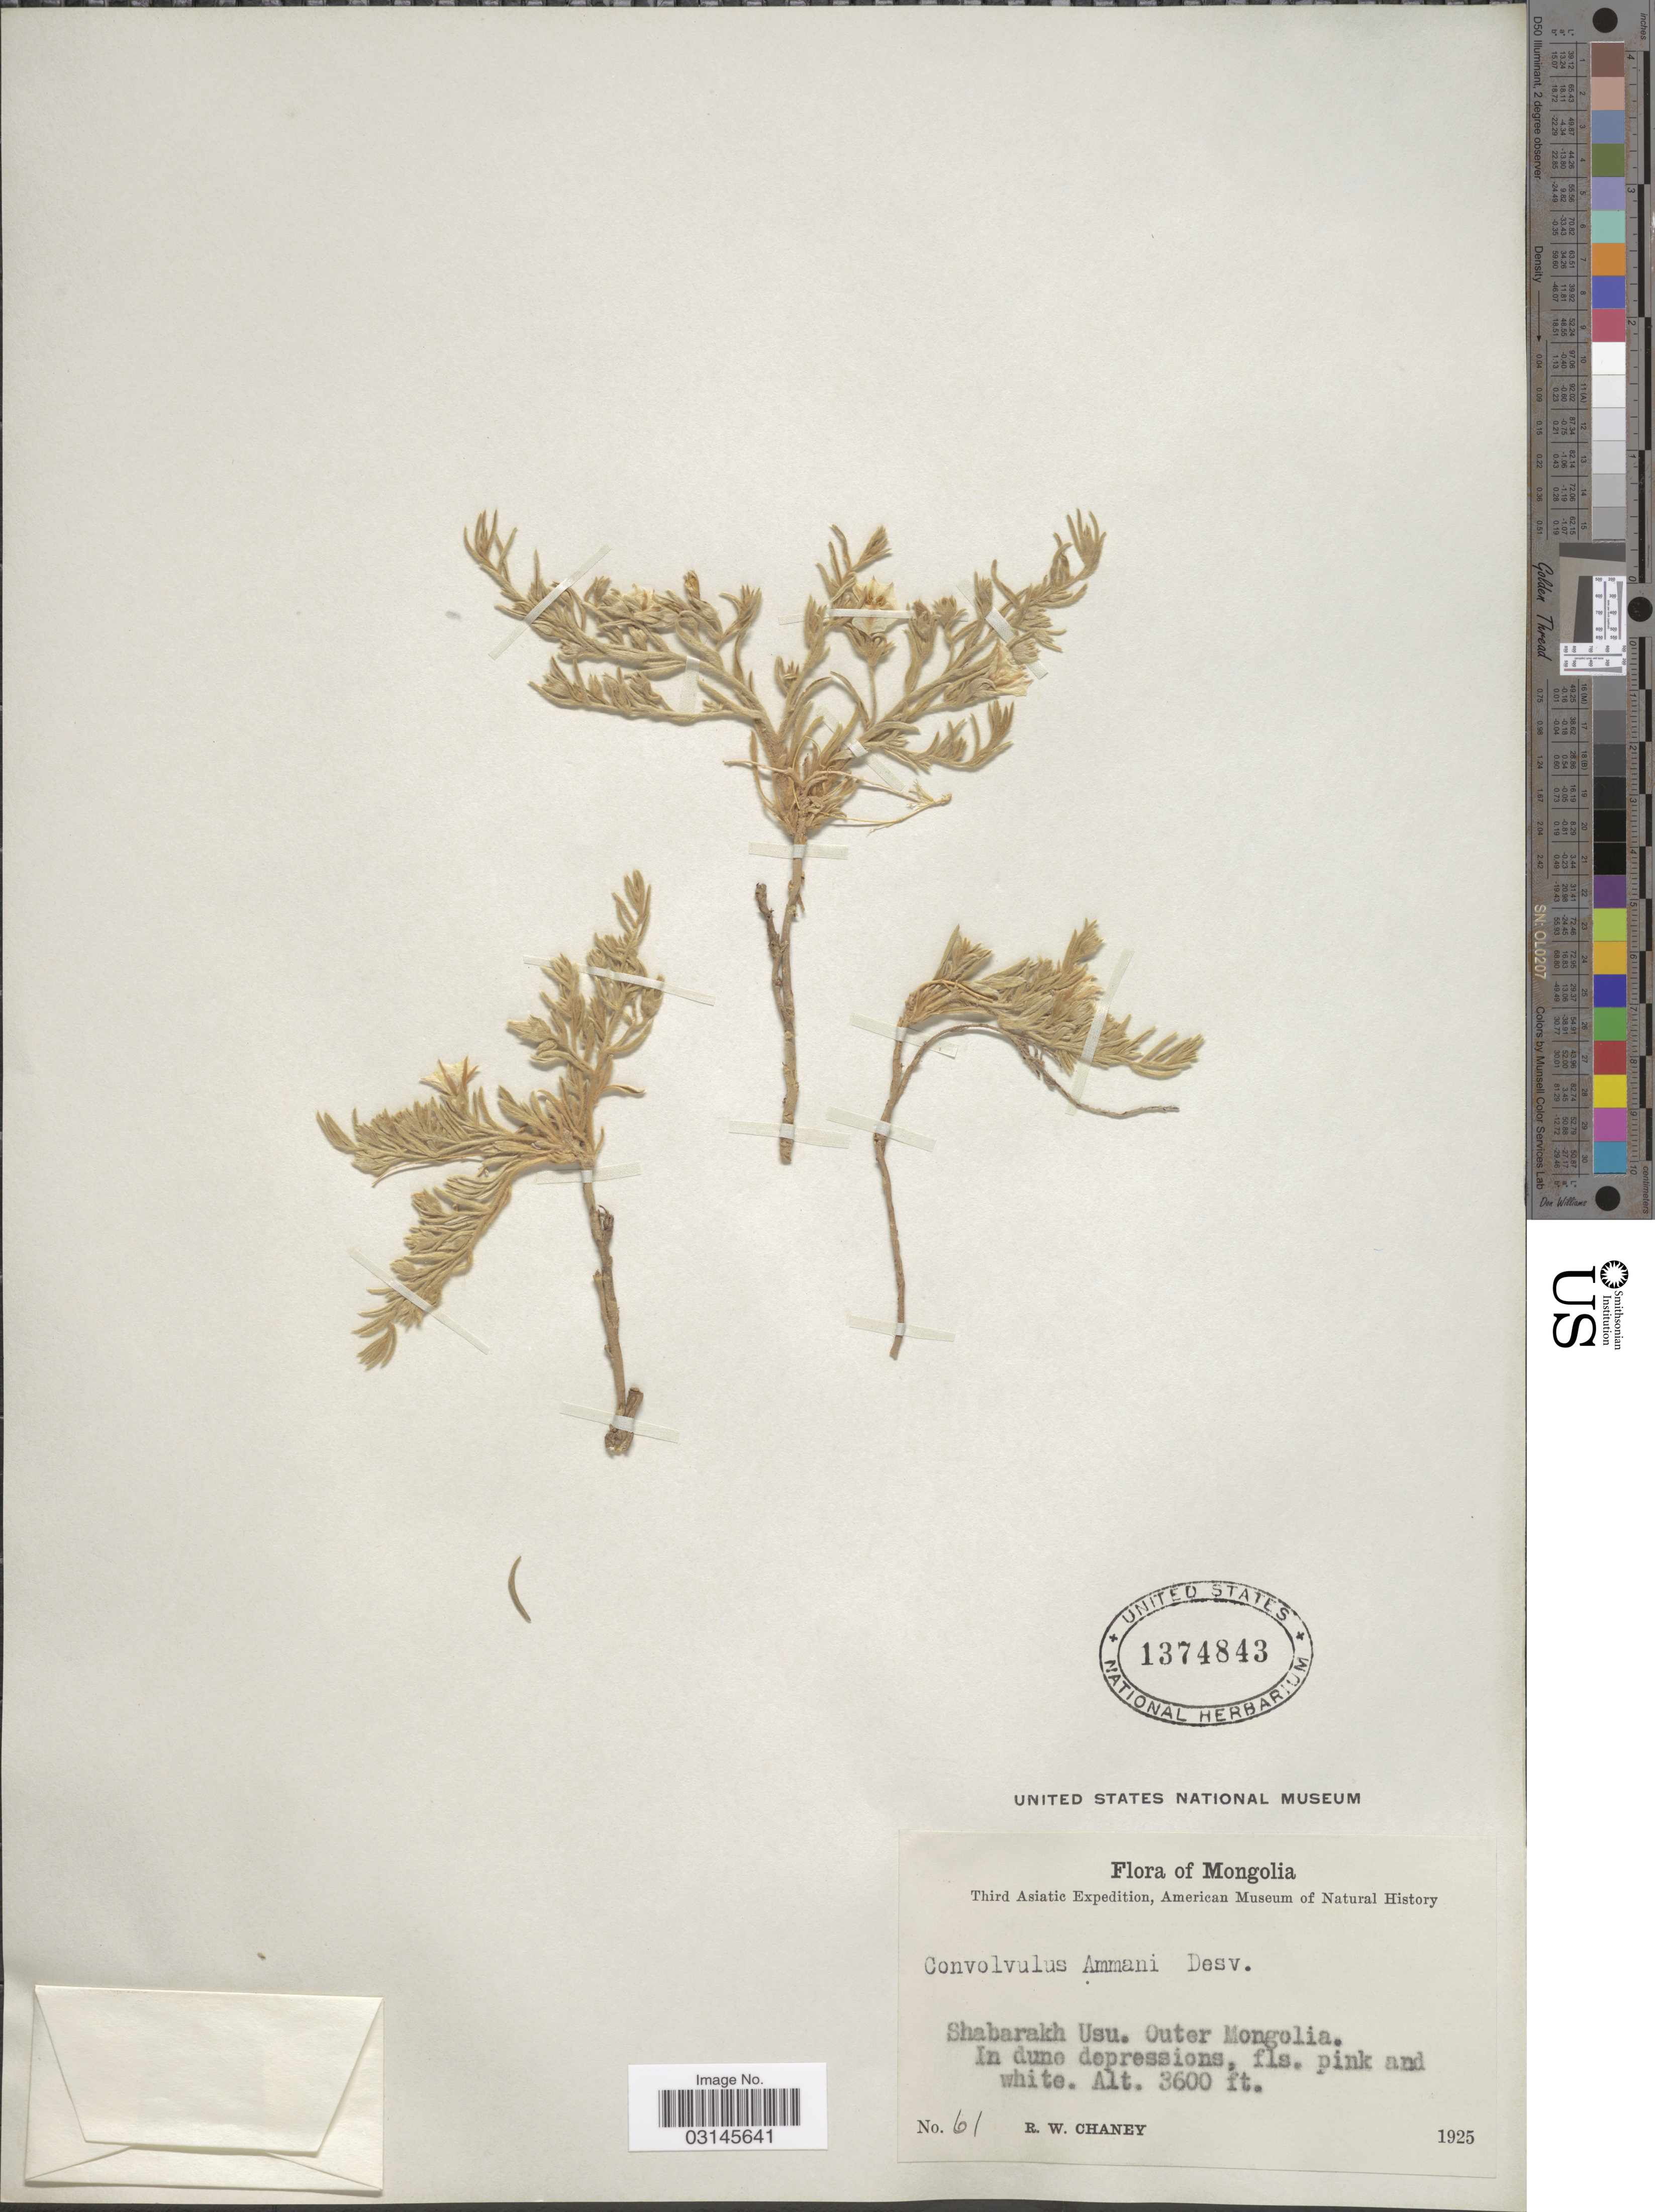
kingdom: Plantae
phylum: Tracheophyta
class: Magnoliopsida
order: Solanales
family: Convolvulaceae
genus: Convolvulus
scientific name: Convolvulus ammanii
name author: Desr.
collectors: R. Chaney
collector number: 61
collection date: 1925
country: Mongolia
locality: Shabarakh Usu. Outer Mongolia.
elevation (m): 1097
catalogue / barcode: US 1374843